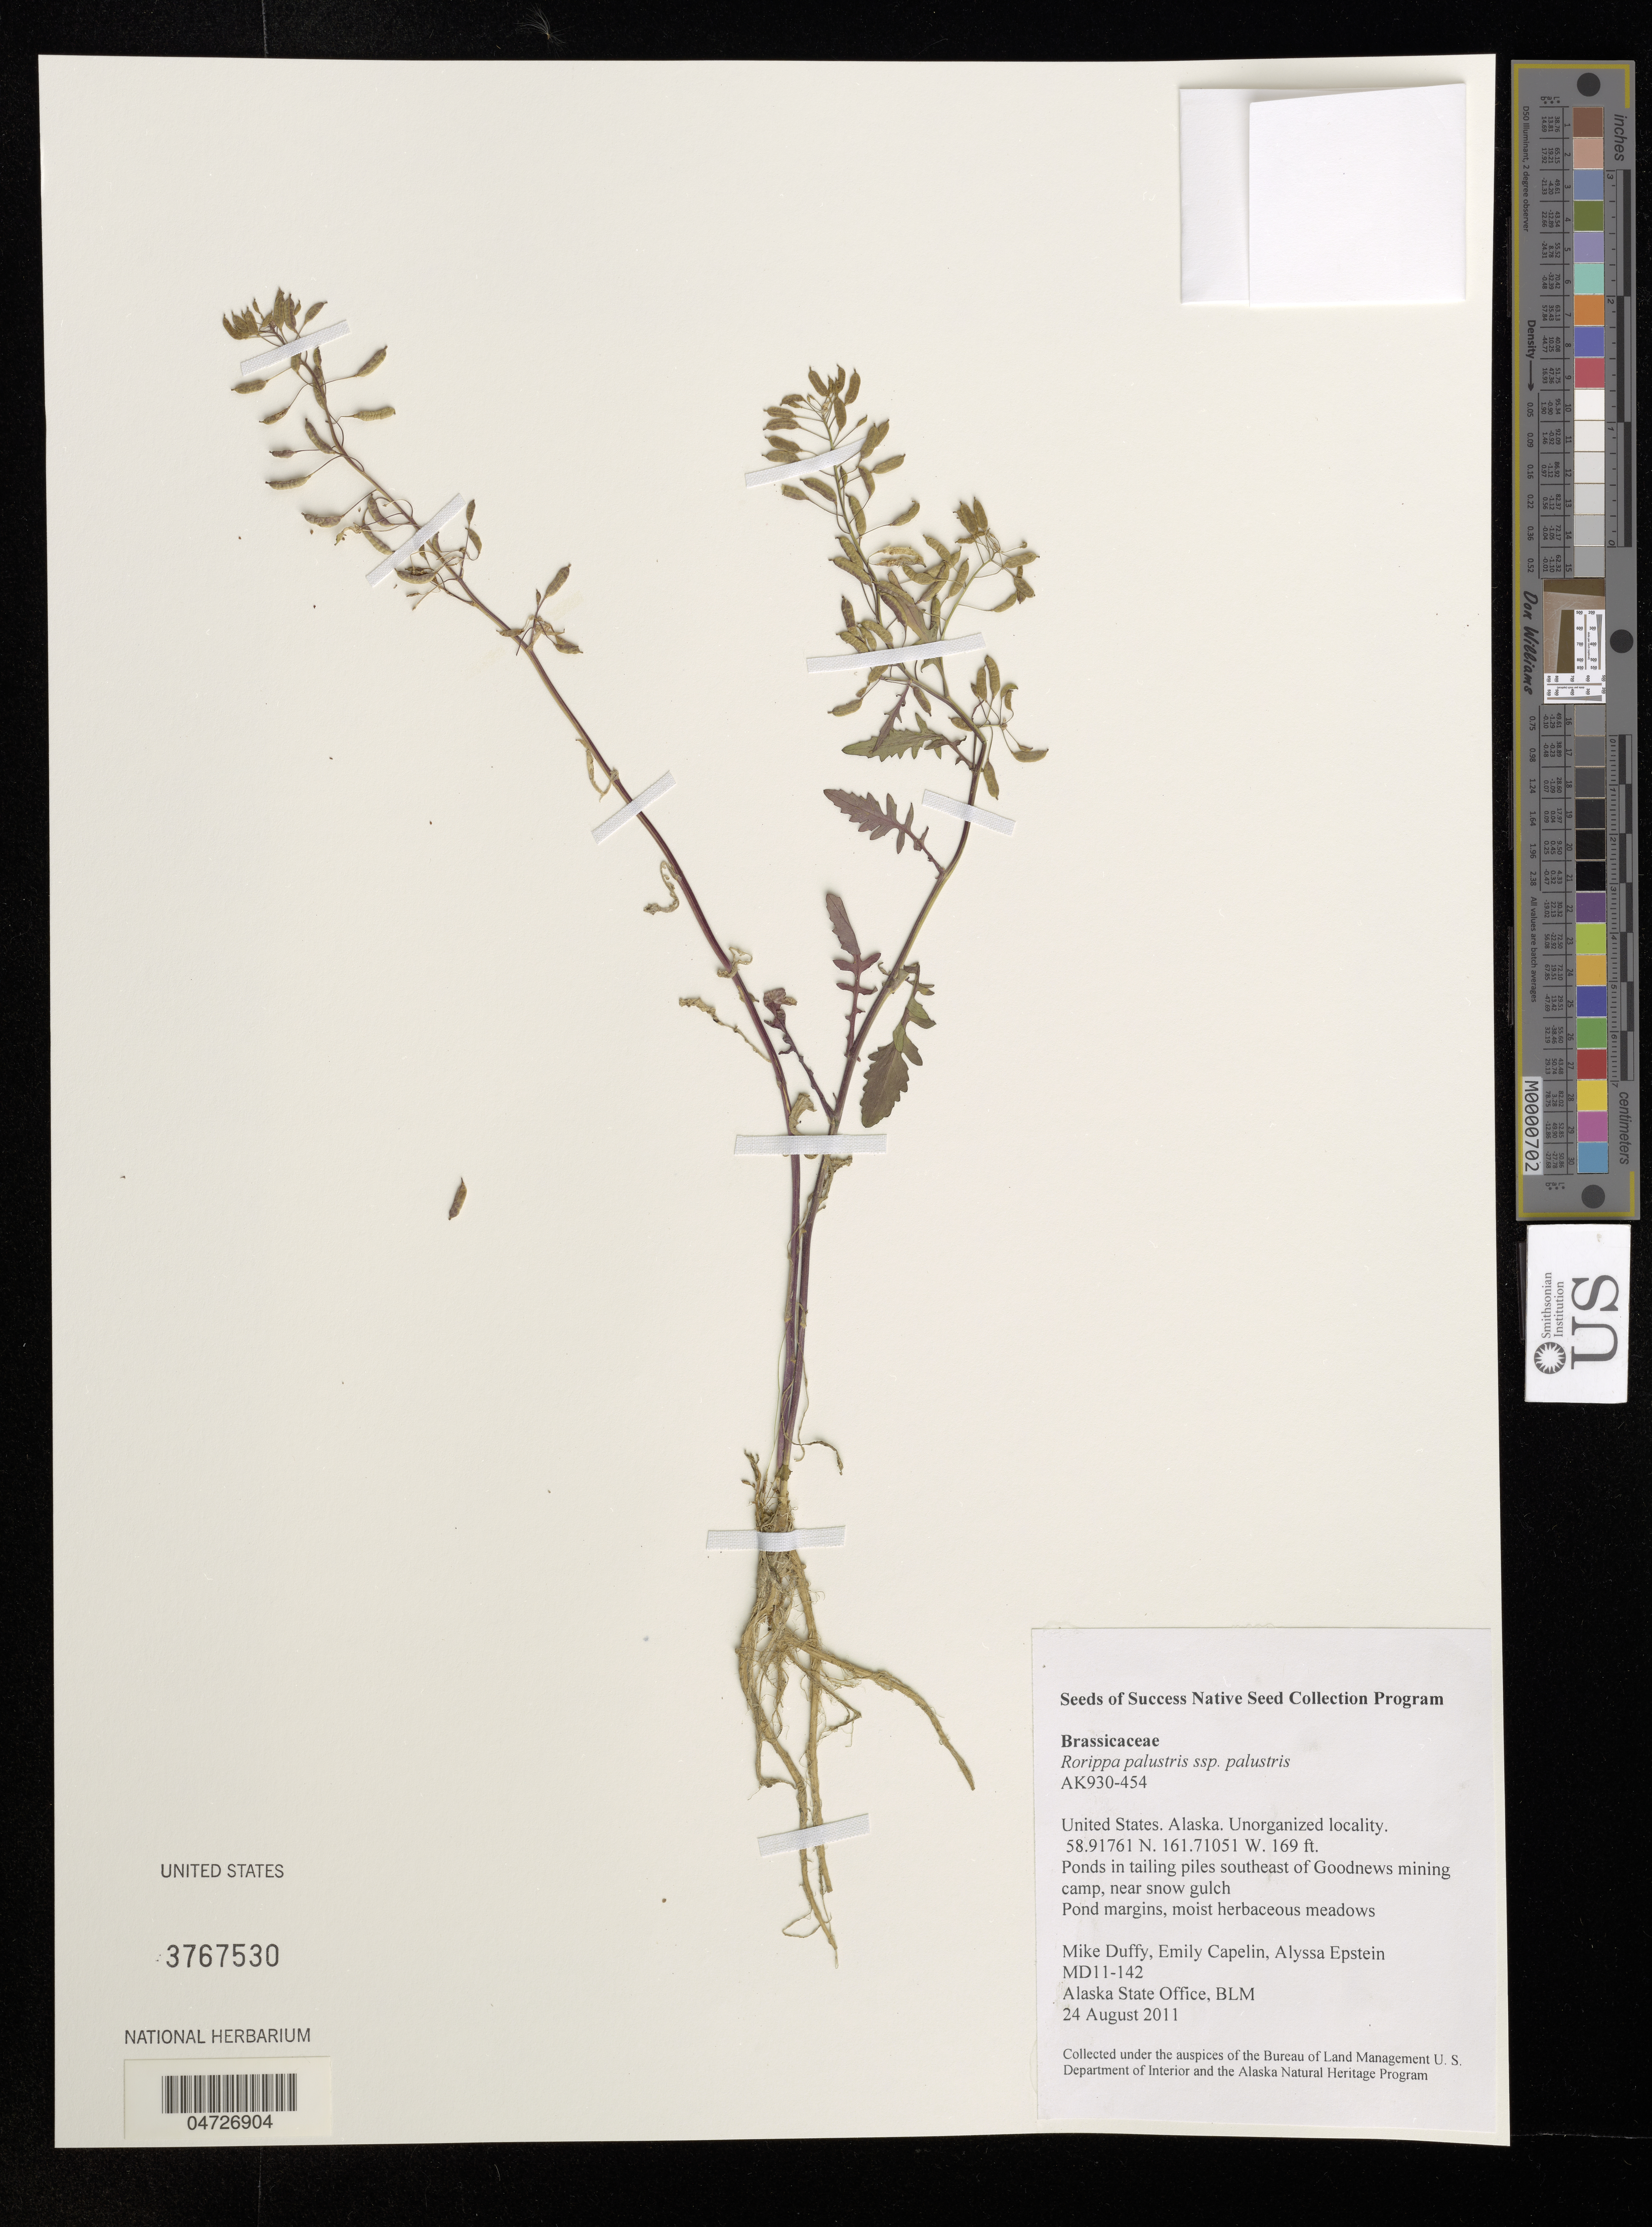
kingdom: Plantae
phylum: Tracheophyta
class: Magnoliopsida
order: Brassicales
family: Brassicaceae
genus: Rorippa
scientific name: Rorippa palustris subsp. palustris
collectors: M. Duffy, E. Capelin & A. Epstein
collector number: MD11-142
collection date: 2011-08-24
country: United States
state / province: Alaska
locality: Unorganized locality. Ponds in tailing piles southeast of Goodnews mining camp, near snow gulch.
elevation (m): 52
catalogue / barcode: US 3767530